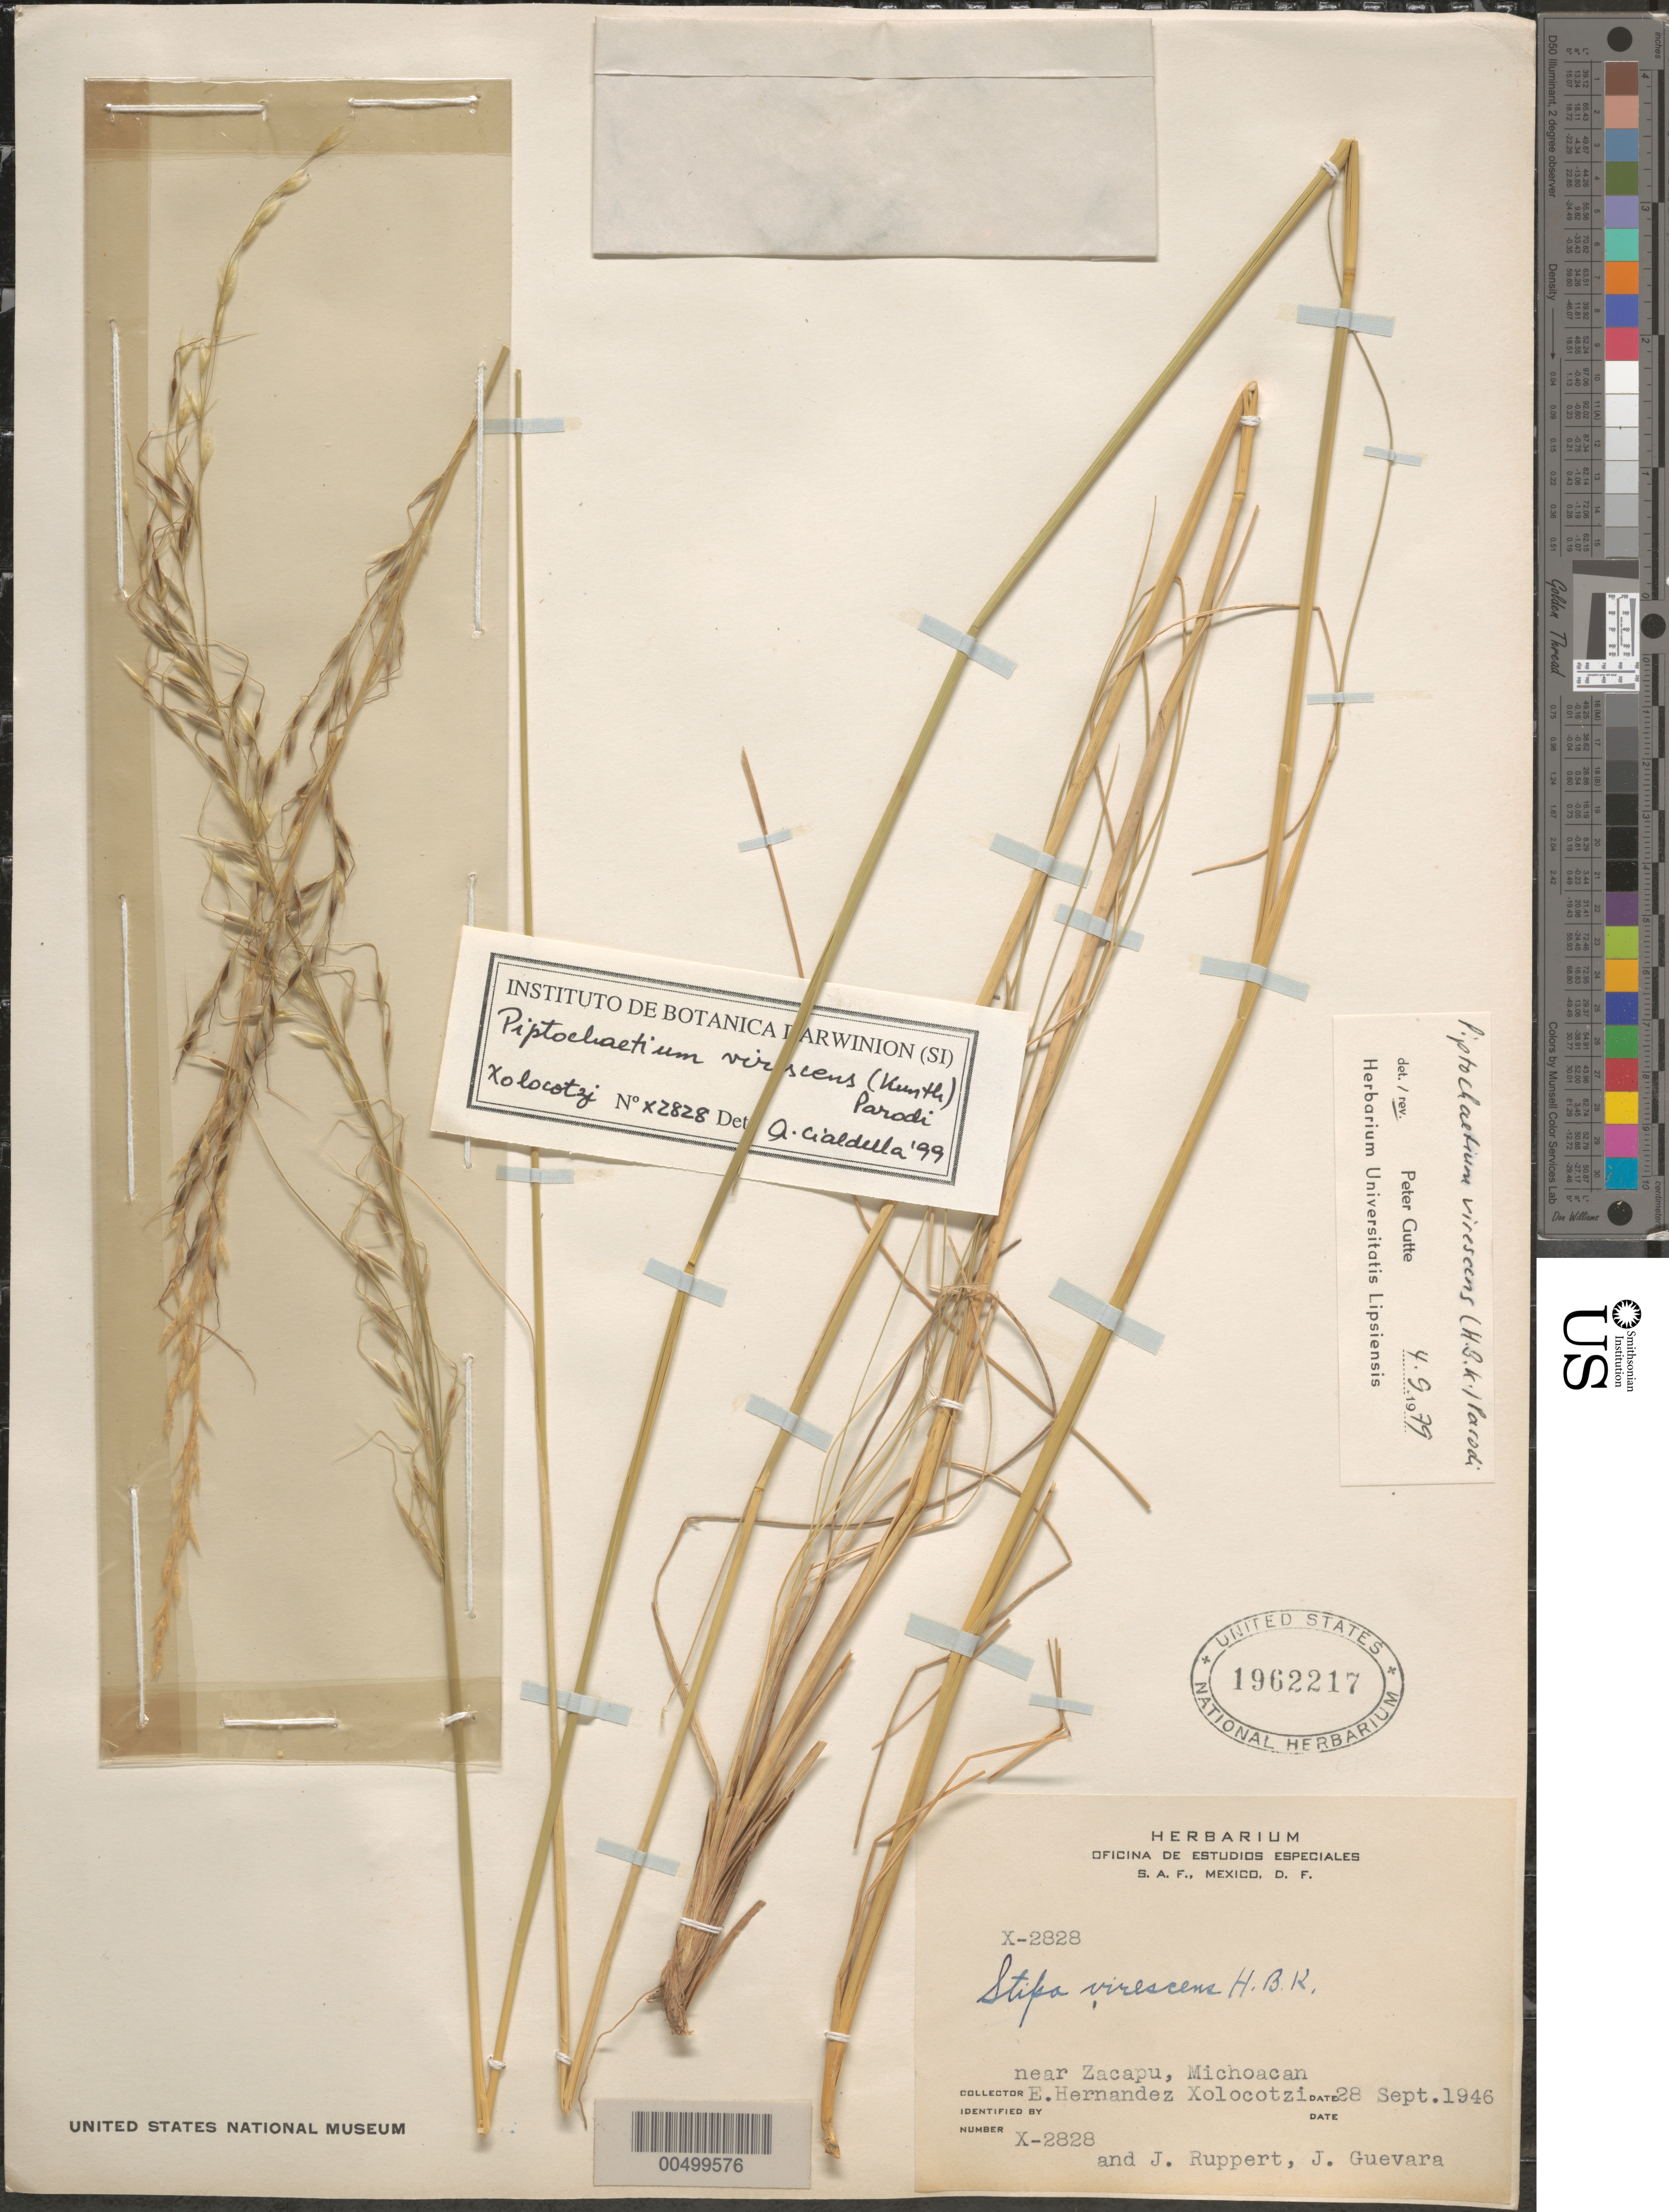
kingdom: Plantae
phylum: Tracheophyta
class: Liliopsida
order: Poales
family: Poaceae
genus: Piptochaetium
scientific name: Piptochaetium virescens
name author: (Kunth) Parodi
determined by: Gutte, P.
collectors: E. I. Hernández-X., J. Ruppert & J. Guevara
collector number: X-2828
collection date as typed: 28 Sep 1946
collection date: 1946-09-28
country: Mexico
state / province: Michoacán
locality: Near Zacapu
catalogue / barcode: US 1962217